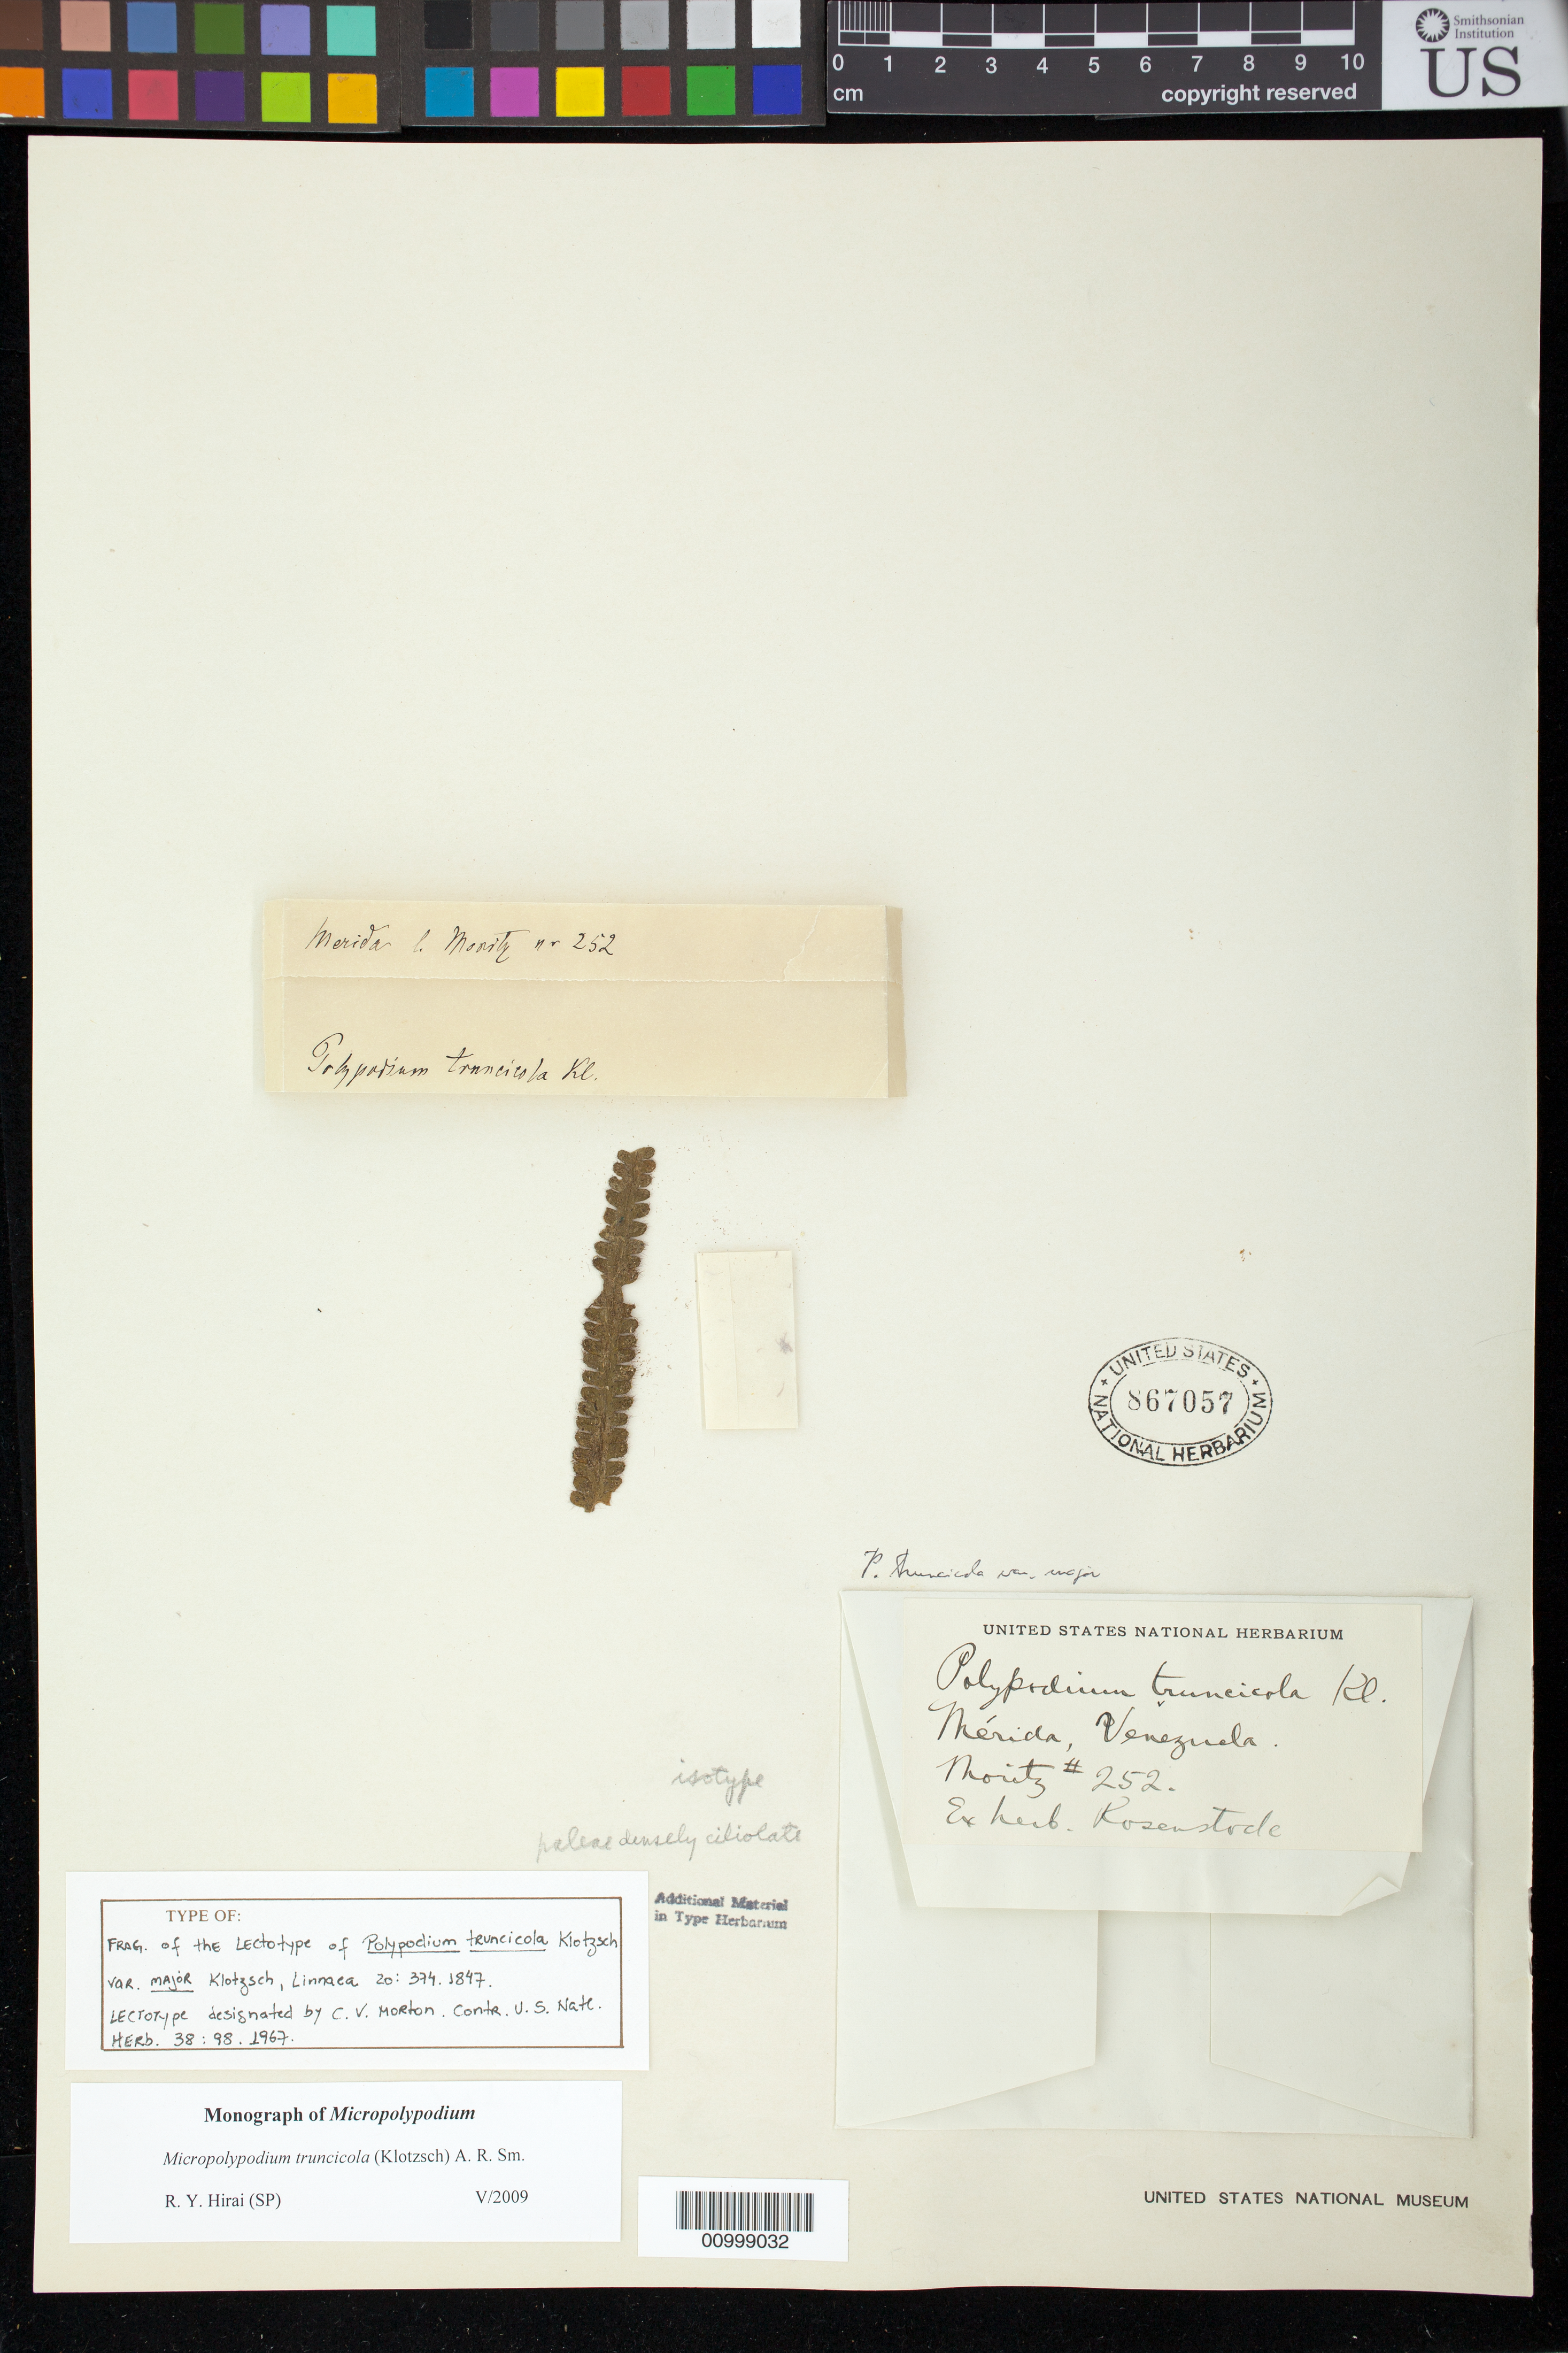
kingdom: Plantae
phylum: Tracheophyta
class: Polypodiopsida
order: Polypodiales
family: Polypodiaceae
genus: Polypodium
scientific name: Polypodium truncicola var. major Klotzsch, nom. illeg.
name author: Klotzsch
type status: Type Collection; Lectotype; Isosyntype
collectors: A. Moritz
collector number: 252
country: Venezuela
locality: Merida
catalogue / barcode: US 867057